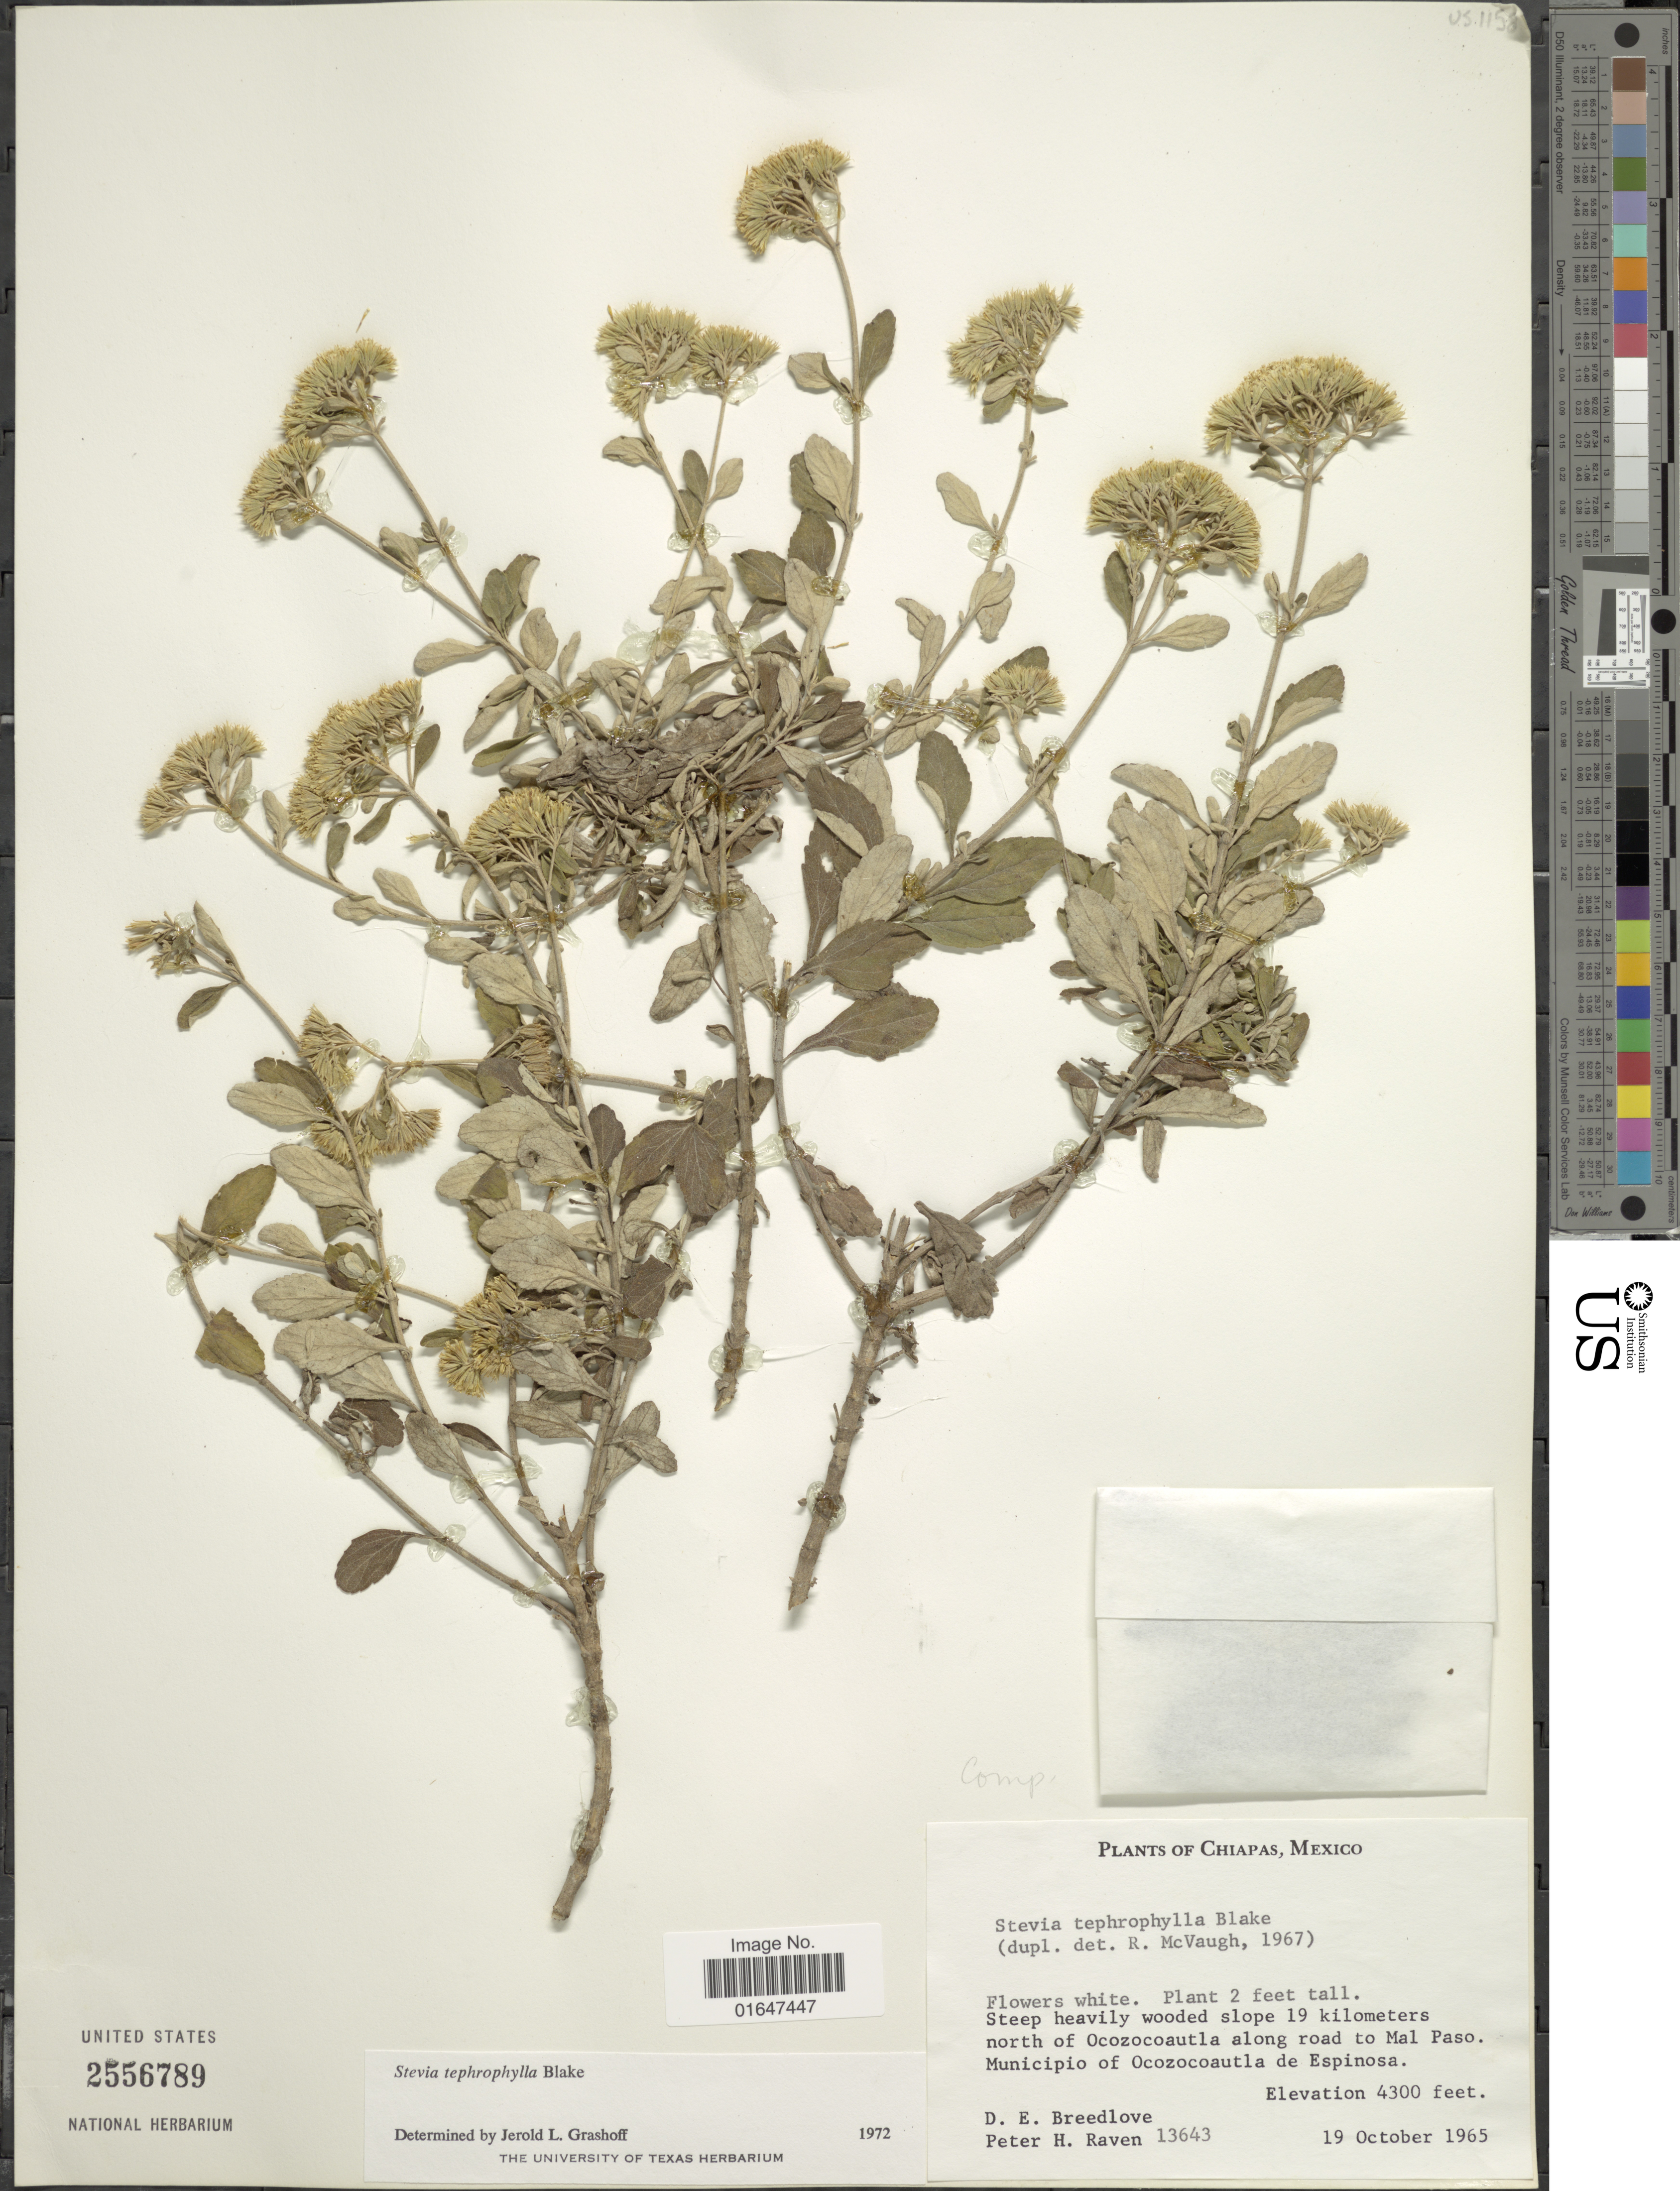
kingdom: Plantae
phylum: Tracheophyta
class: Magnoliopsida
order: Asterales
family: Asteraceae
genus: Stevia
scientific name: Stevia tephrophylla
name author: S.F. Blake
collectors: D. E. Breedlove & P. Raven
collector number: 13643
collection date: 1965-10-19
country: Mexico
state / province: Chiapas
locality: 19 kilometers north of Ocozocoautla along road to Mal Paso, Municipio of Ocozocoautla de Espinosa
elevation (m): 1311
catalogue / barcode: US 2556789